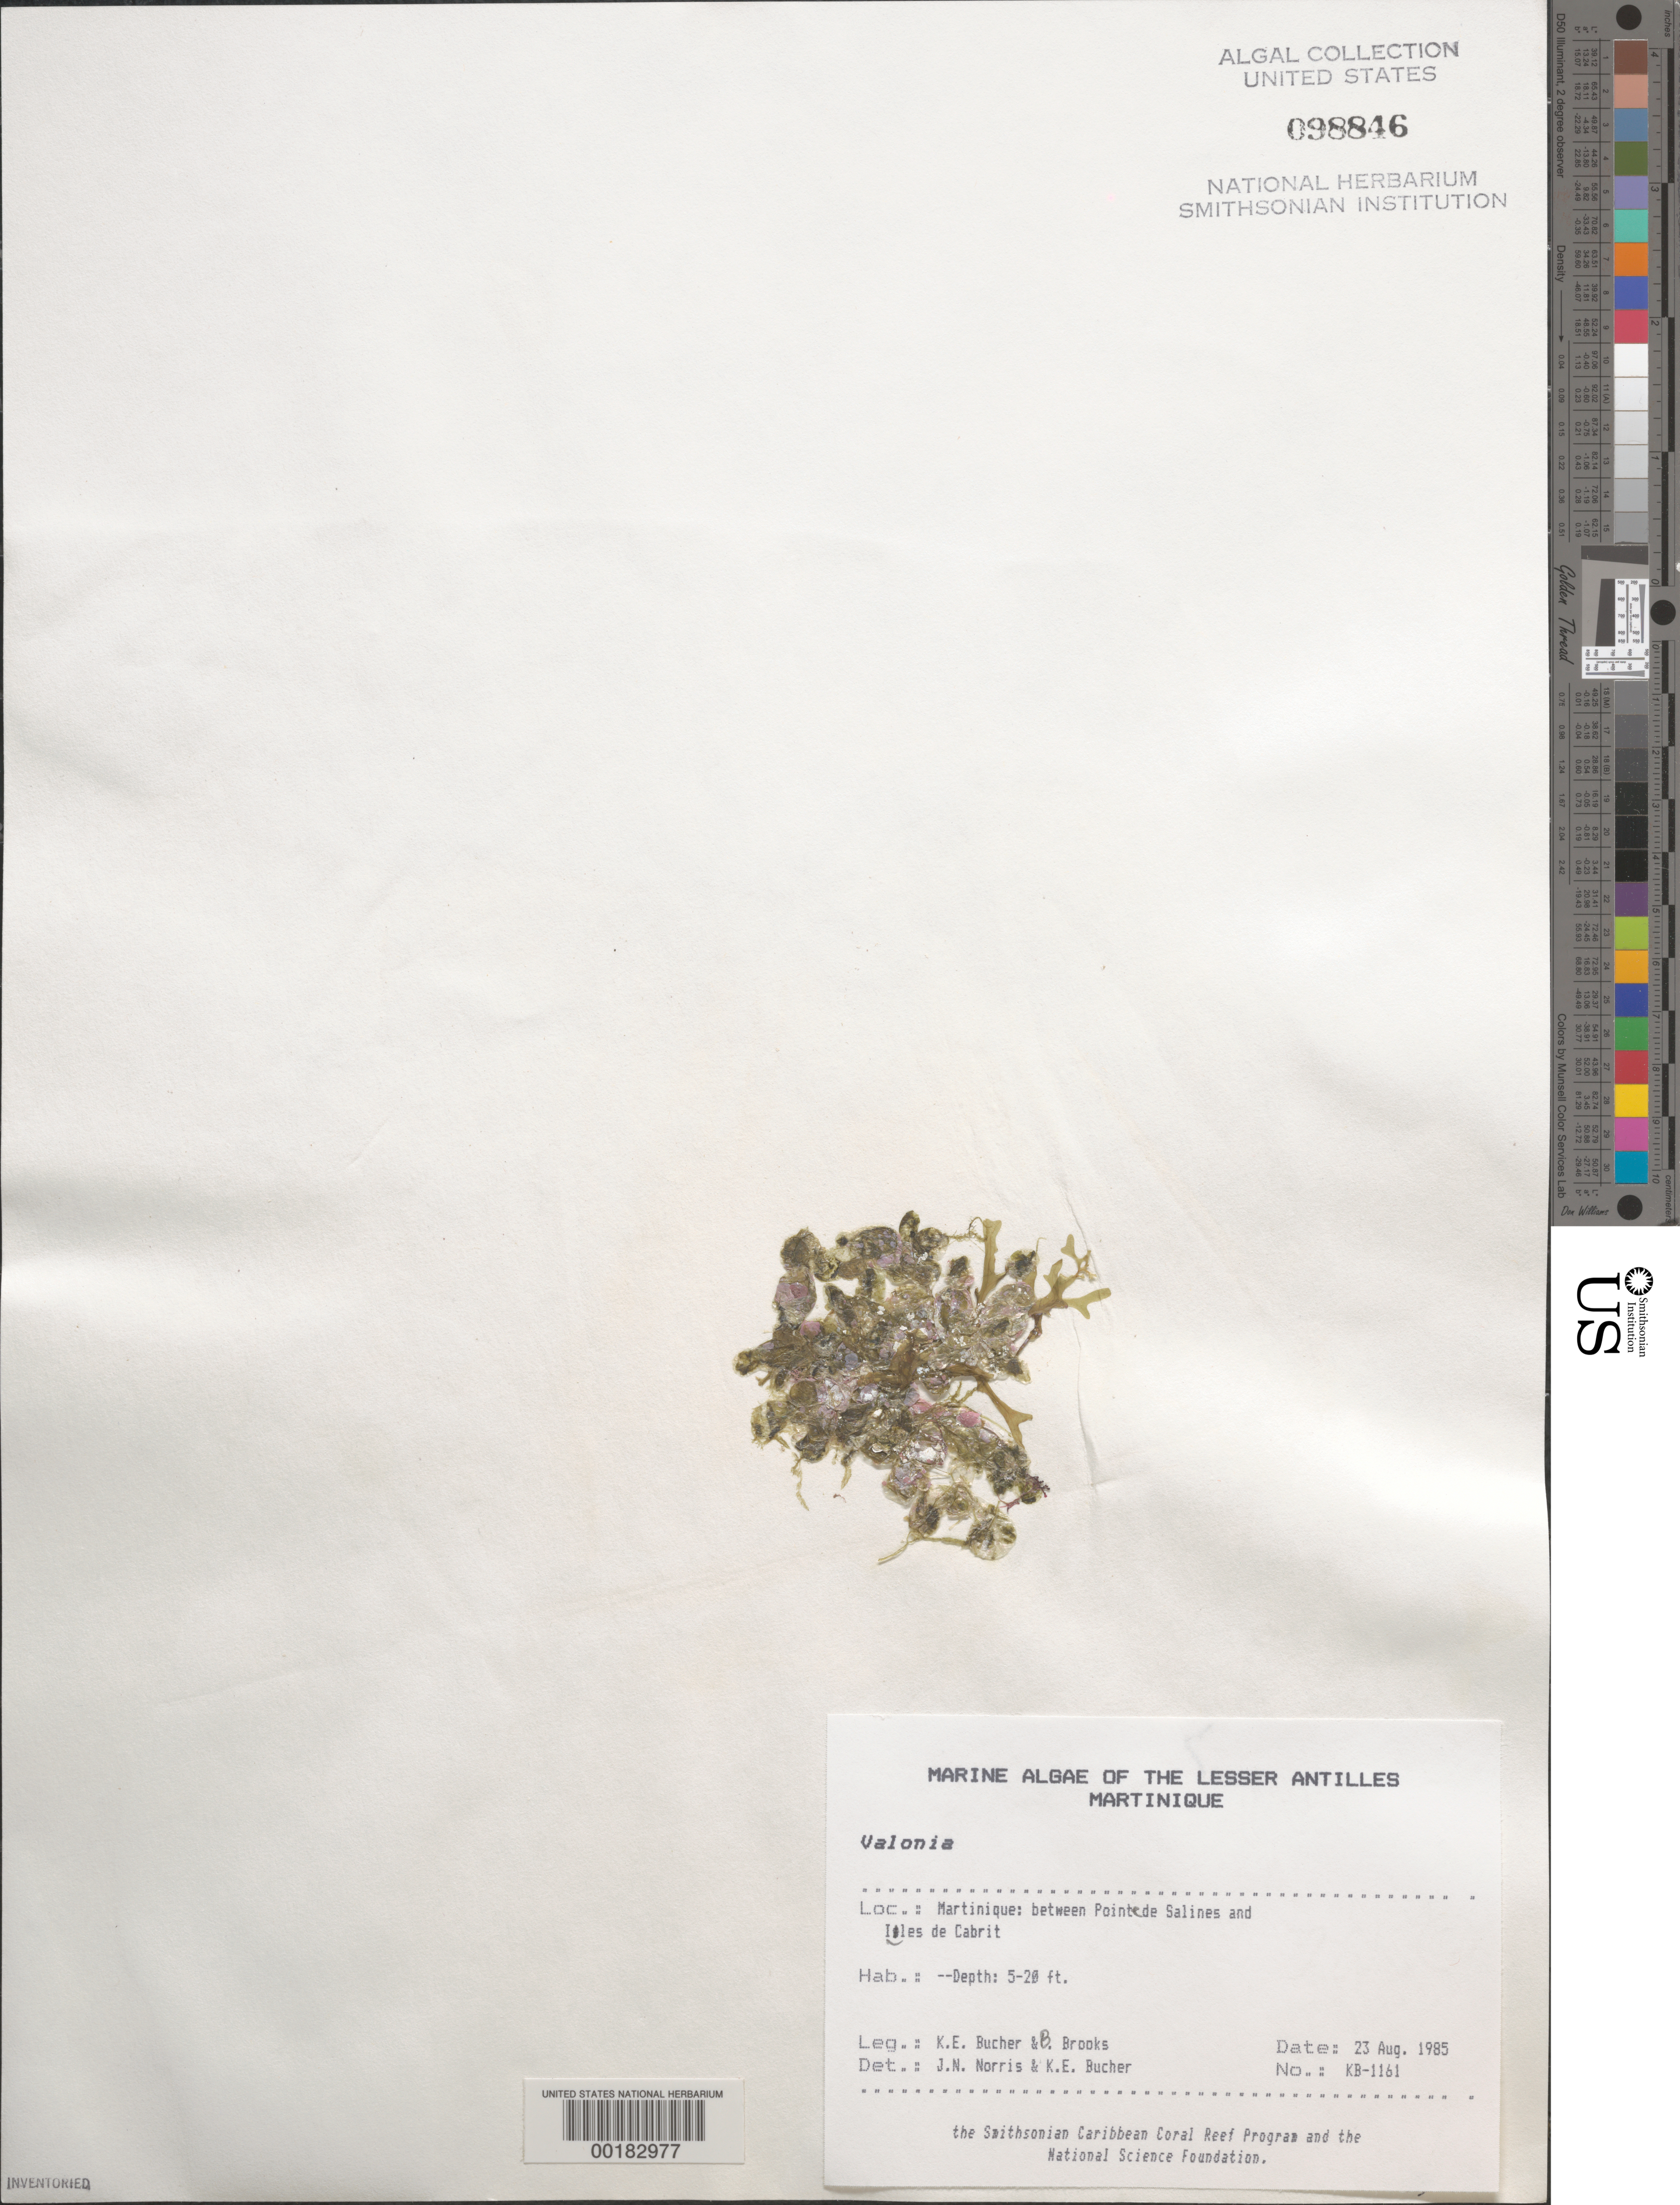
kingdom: Plantae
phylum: Chlorophyta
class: Ulvophyceae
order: Siphonocladales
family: Valoniaceae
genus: Valonia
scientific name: Valonia sp.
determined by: Norris, J. N.; Bucher, K. E.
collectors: K. E. Bucher & B. Brooks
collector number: Kb-1161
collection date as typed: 23 Aug 1985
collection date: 1985-08-23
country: Martinique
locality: Between Pointe de Salines and Iles de Cabrit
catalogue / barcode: US 98846